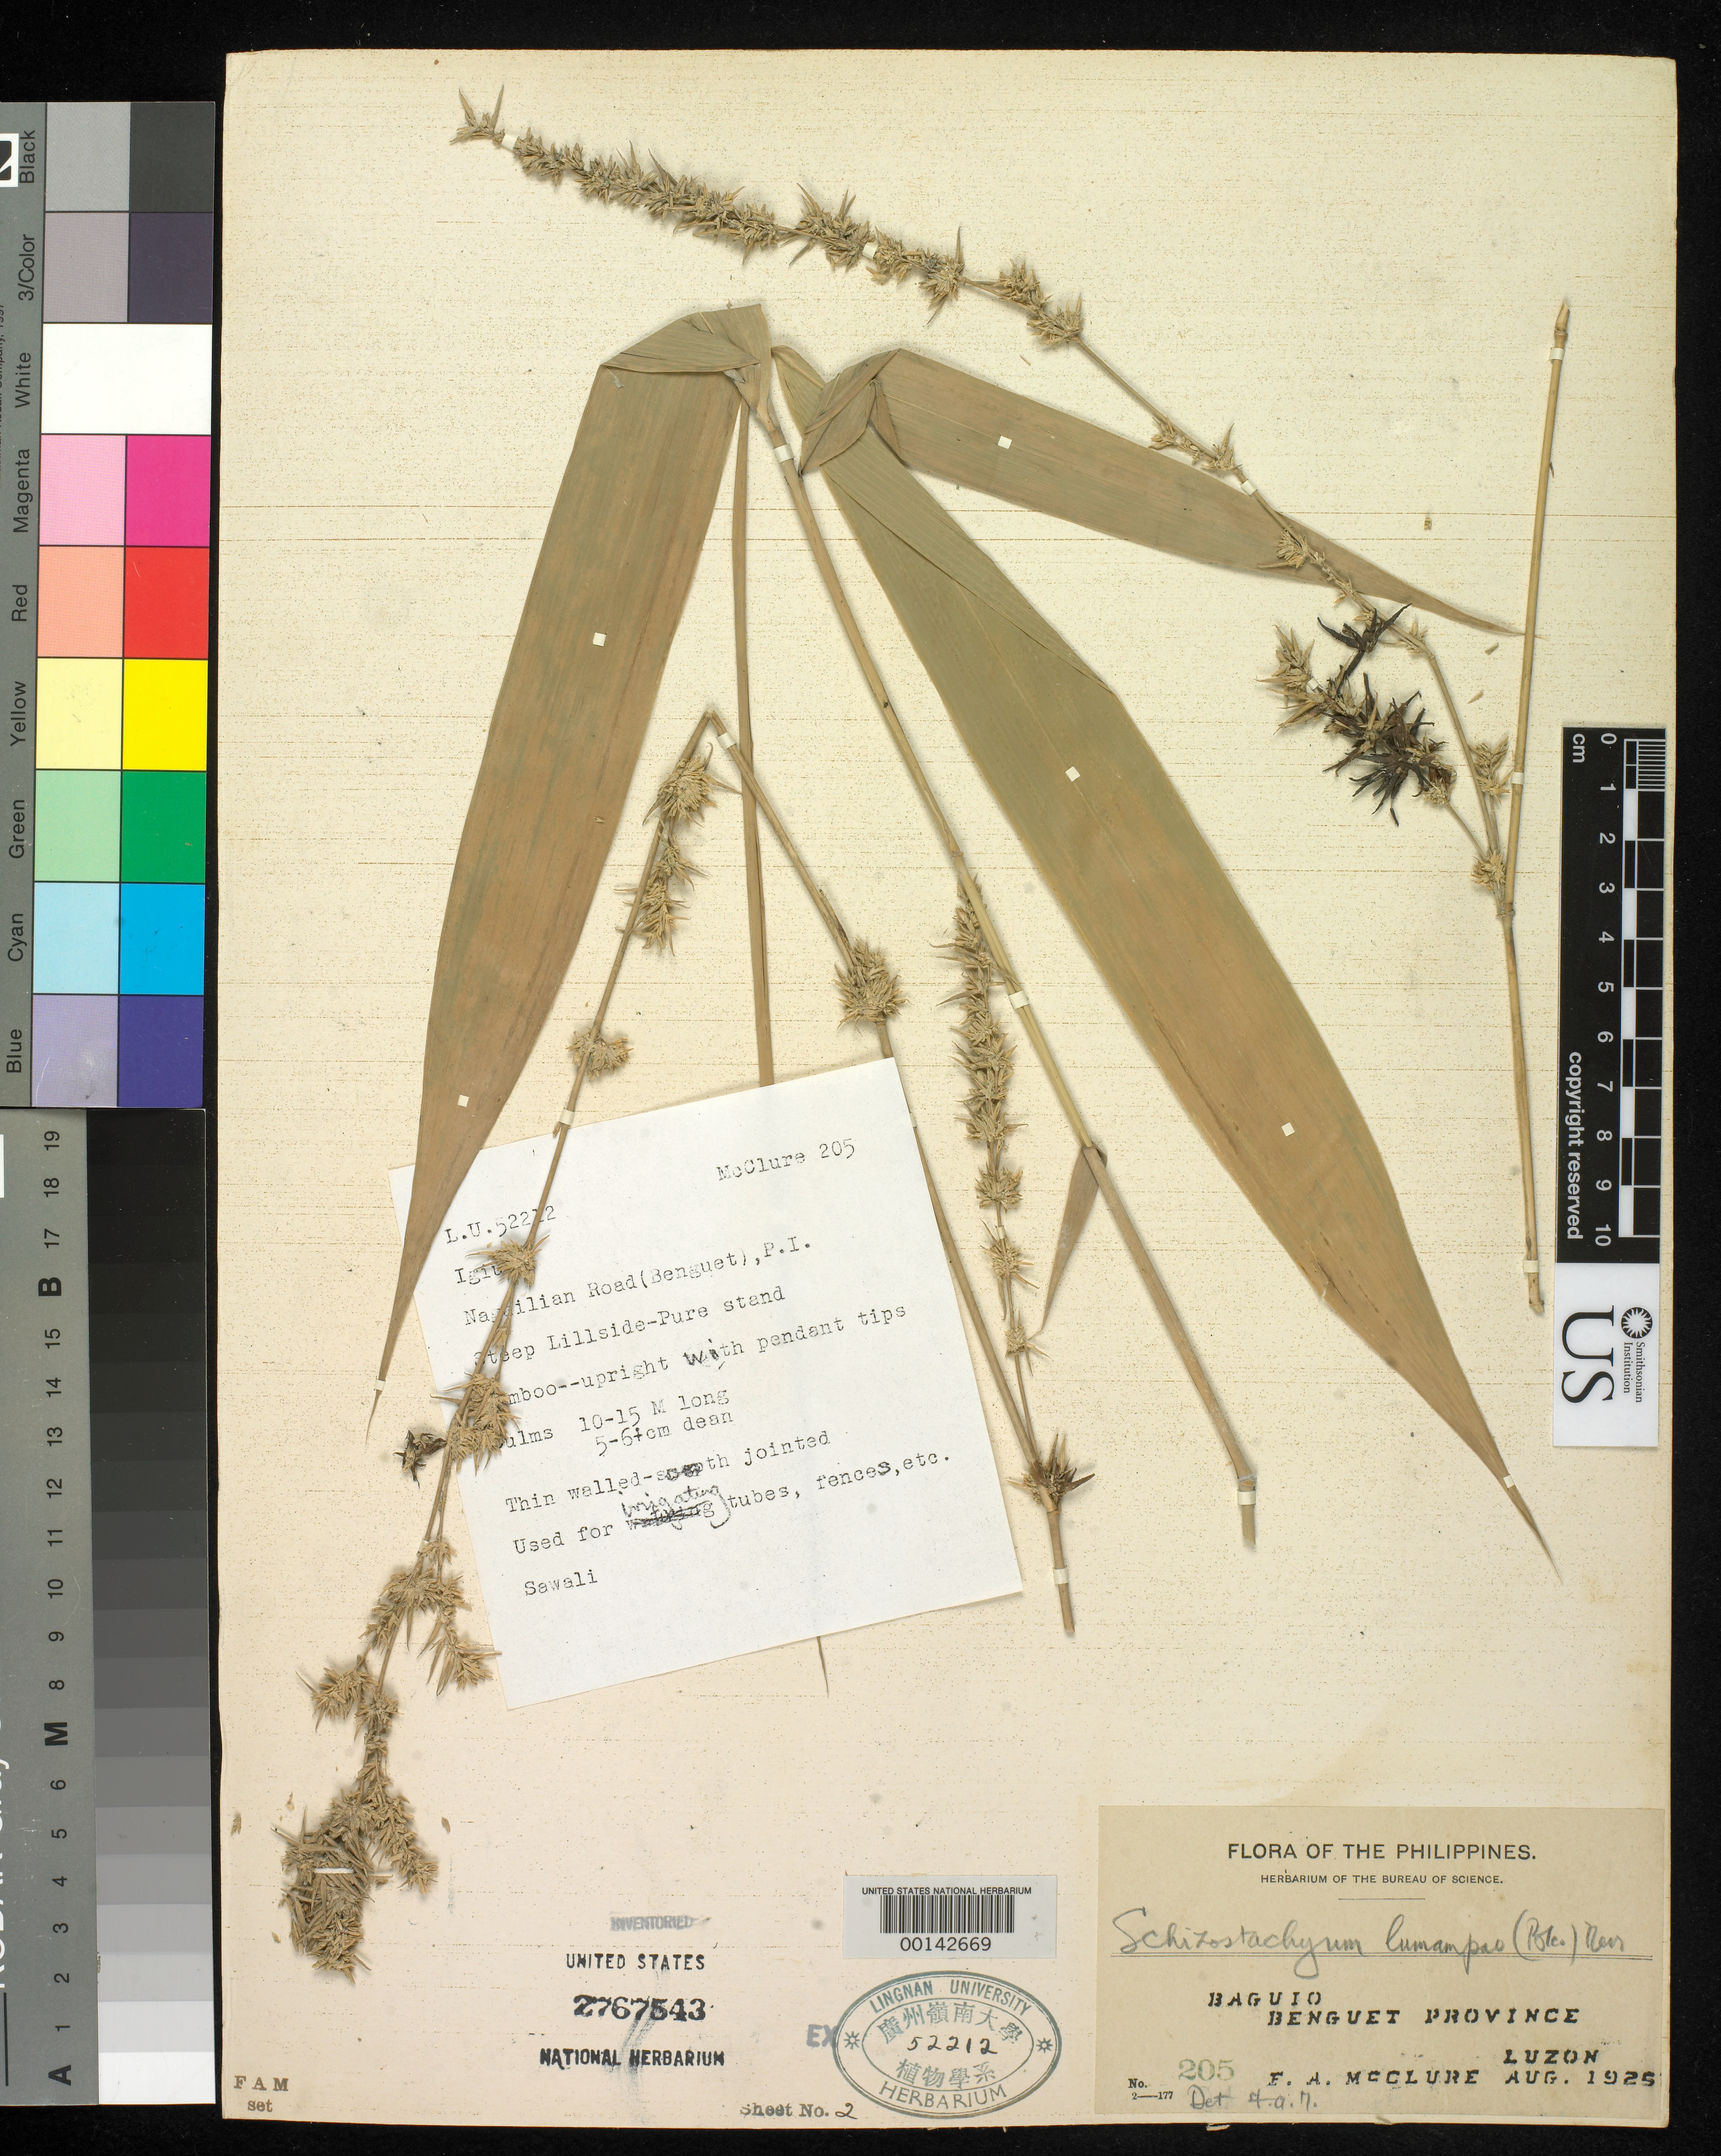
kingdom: Plantae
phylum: Tracheophyta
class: Liliopsida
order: Poales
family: Poaceae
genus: Schizostachyum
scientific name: Schizostachyum lumampao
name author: (Blanco) Merr.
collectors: F. A. McClure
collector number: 205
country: Philippines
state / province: Cordillera (Administrative Region)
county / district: Benguet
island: Luzon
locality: Nagailian Rd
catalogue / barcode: US 2767543